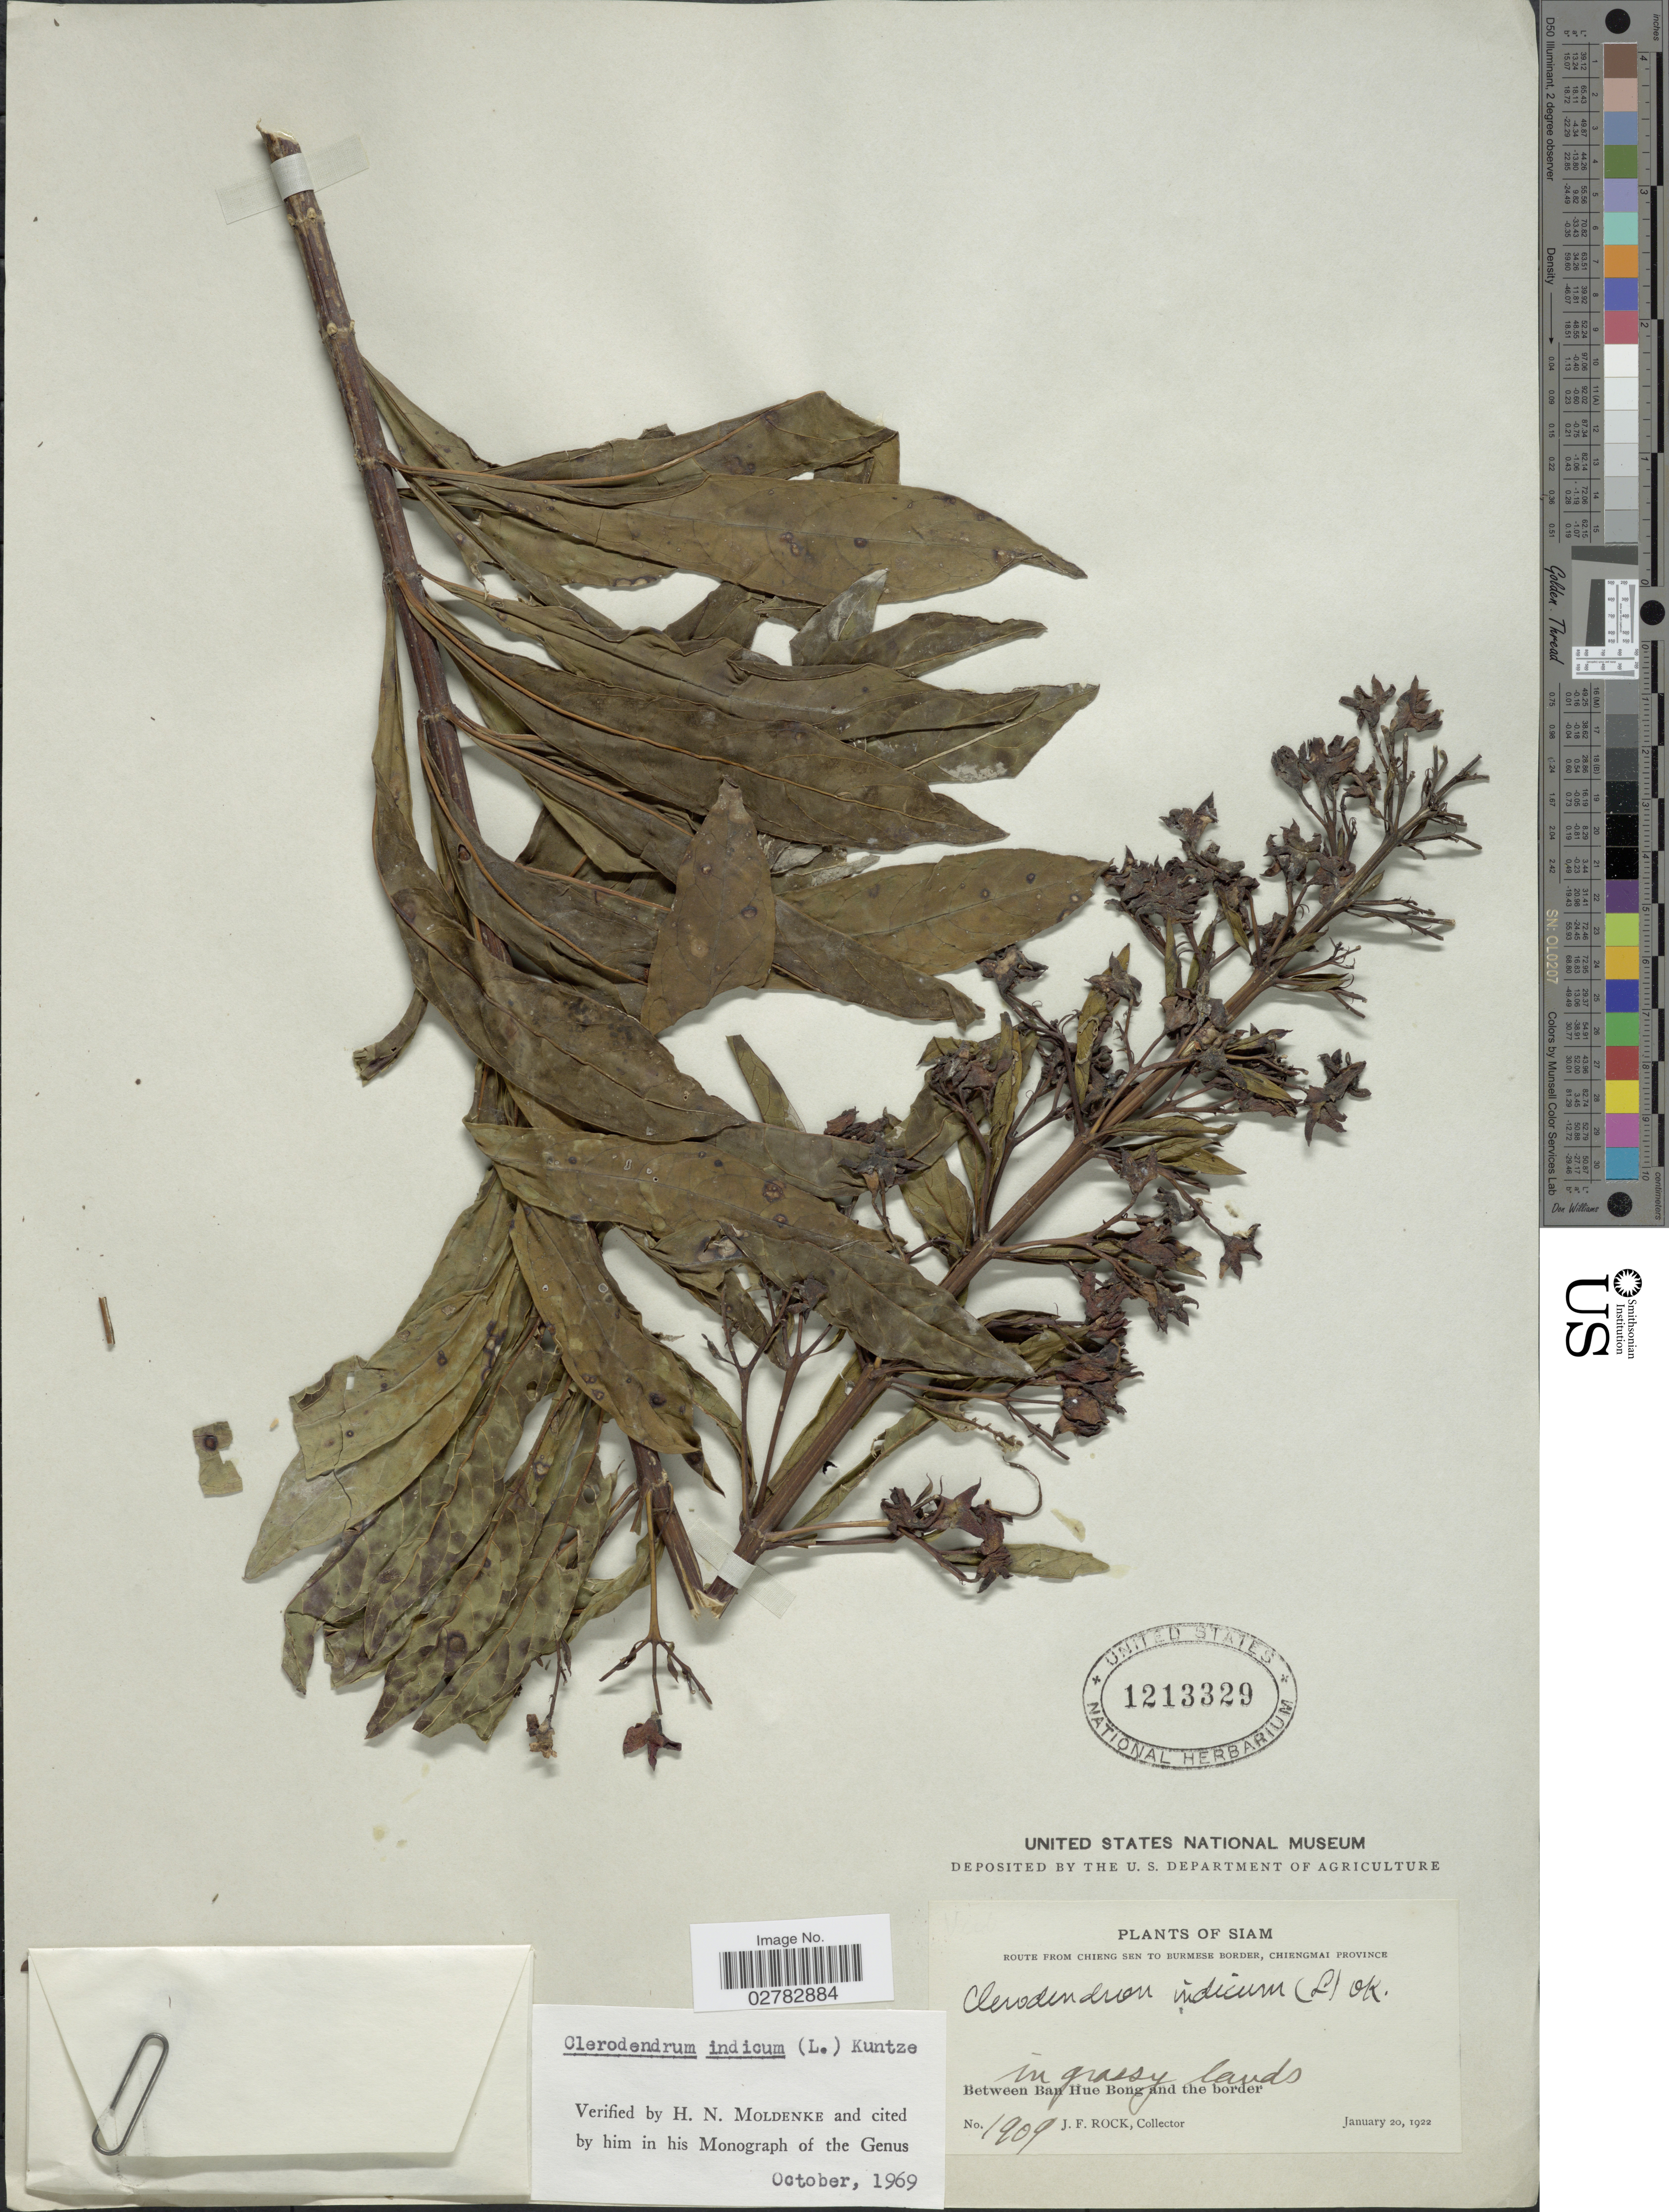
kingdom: Plantae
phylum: Tracheophyta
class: Magnoliopsida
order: Lamiales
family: Lamiaceae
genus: Clerodendrum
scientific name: Clerodendrum indicum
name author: (L.) Kuntze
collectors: J. Rock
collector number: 1909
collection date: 1922-01-20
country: Thailand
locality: Siam. Route from Chieng Sen to Burmese Border, Chiengmai Province. Between Ban Hue Bong and the border.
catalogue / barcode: US 1213329